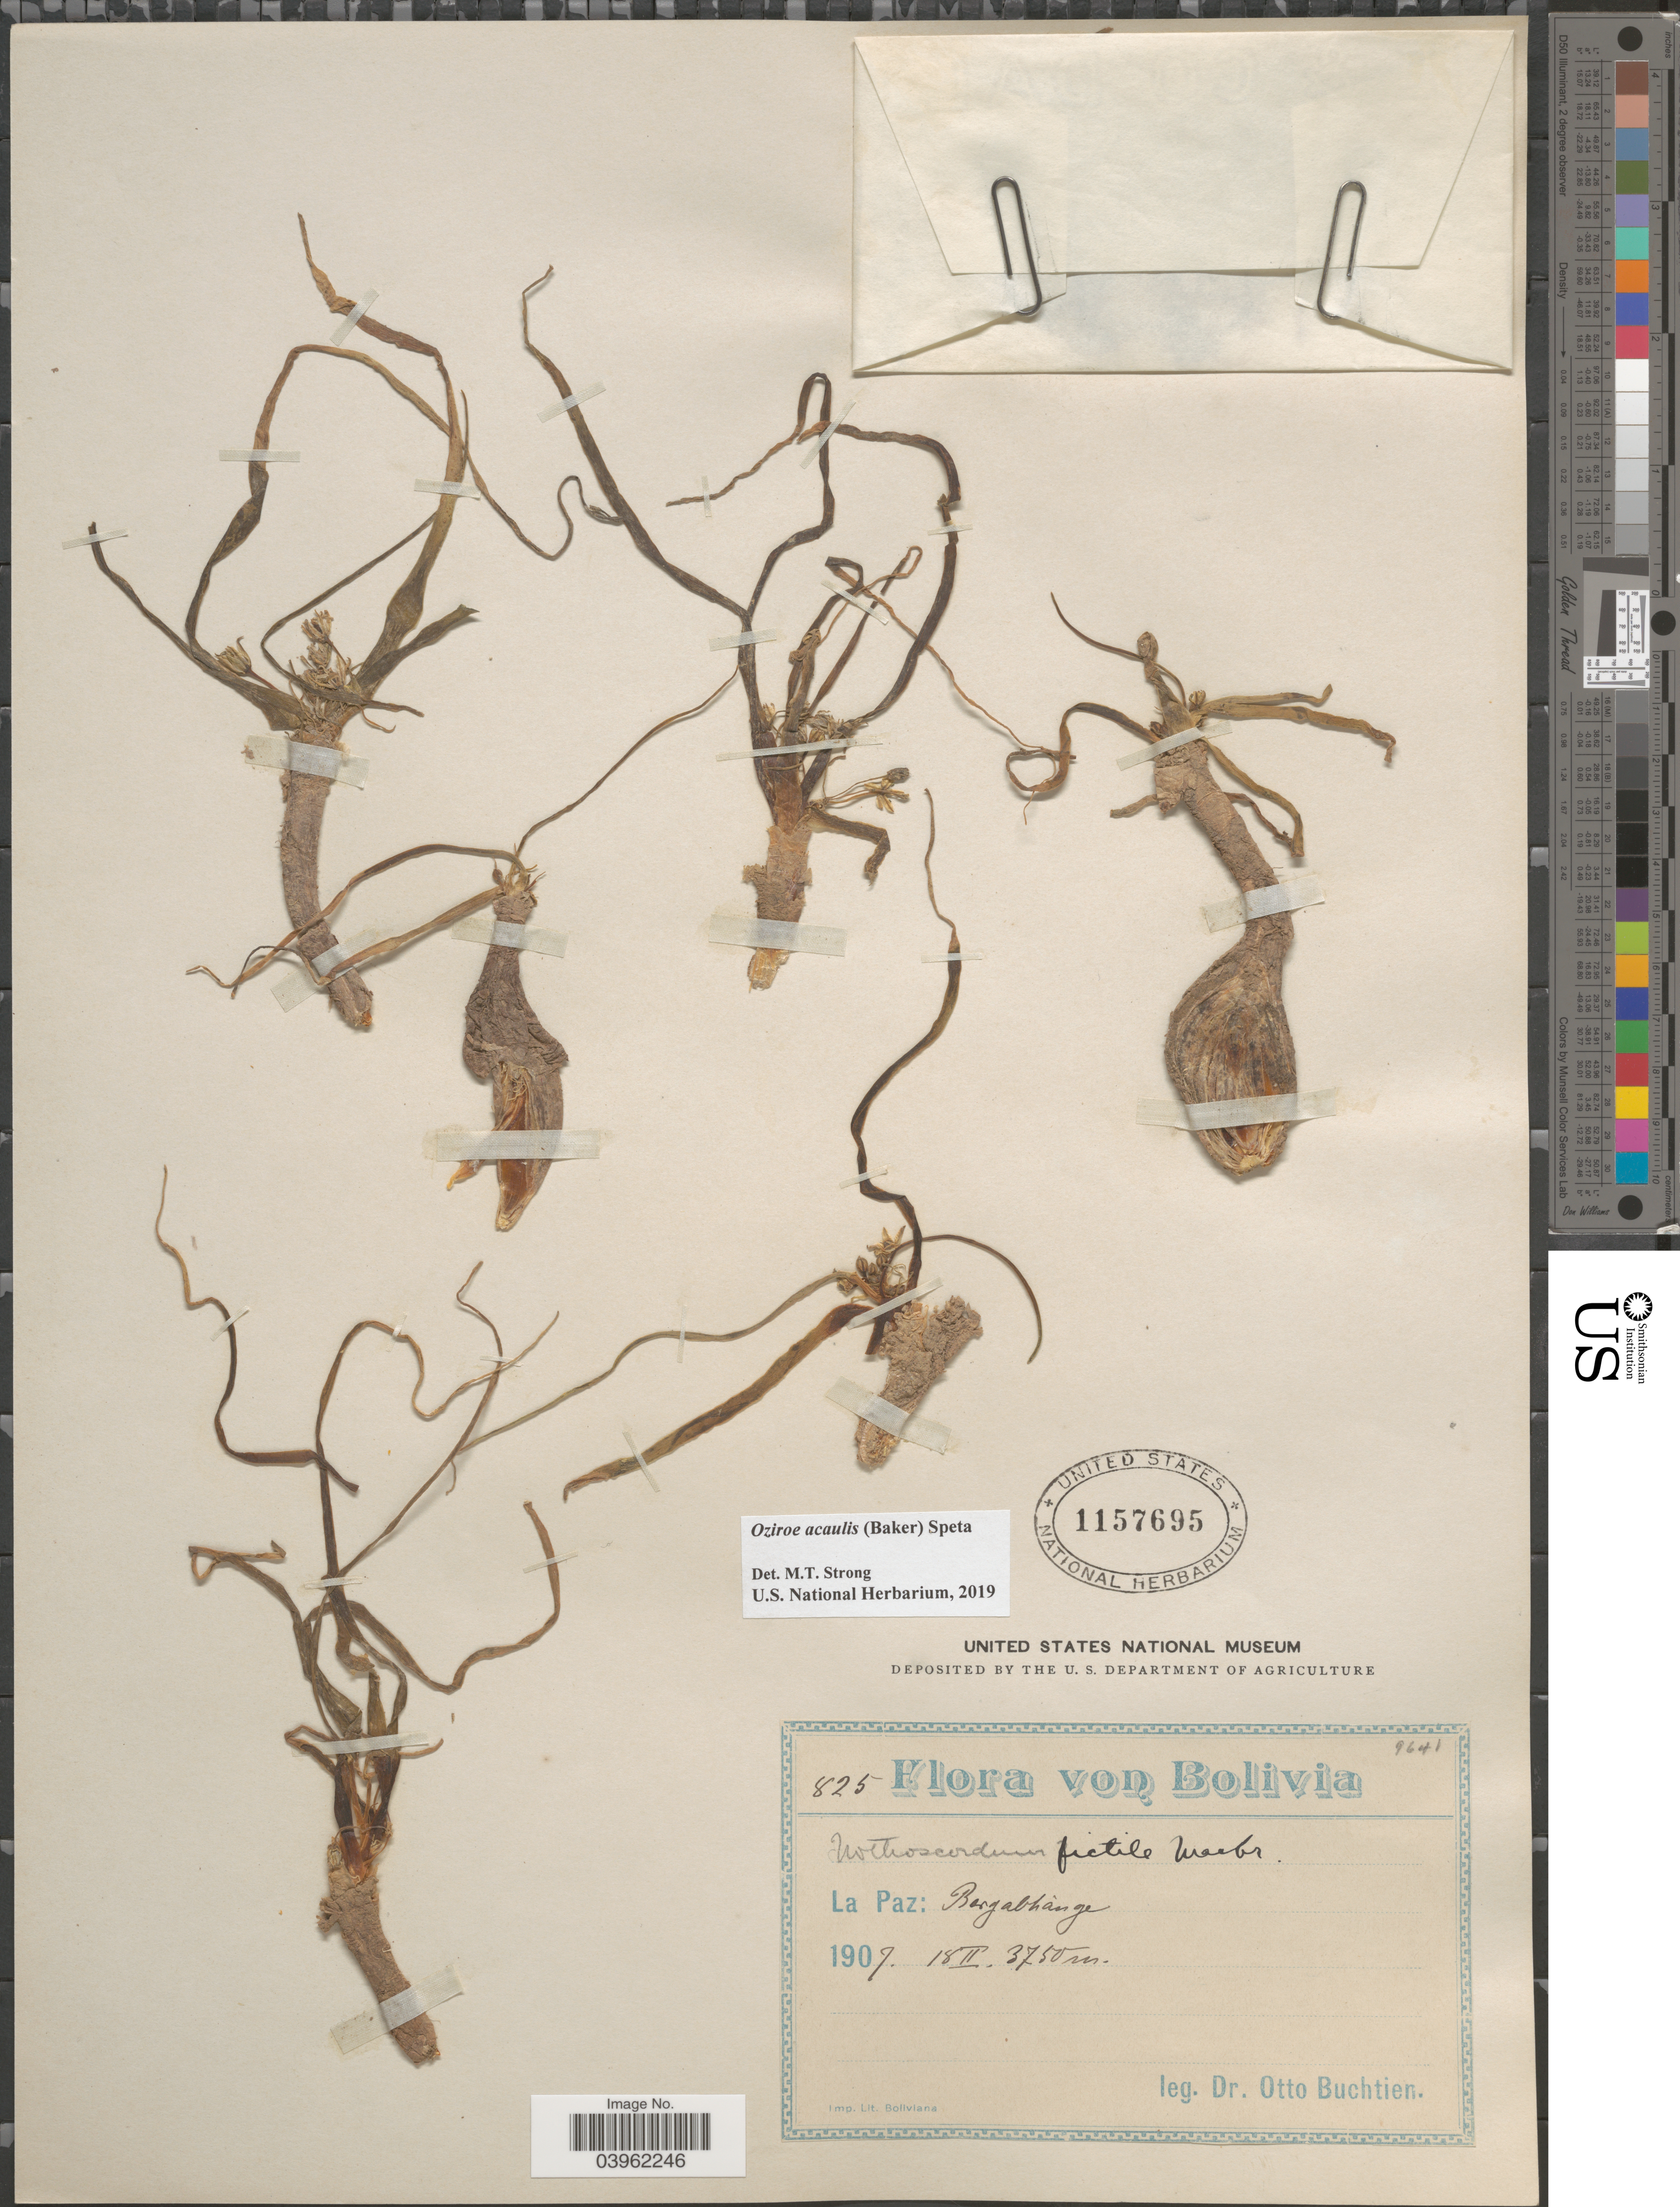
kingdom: Plantae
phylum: Tracheophyta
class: Liliopsida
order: Asparagales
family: Asparagaceae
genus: Oziroe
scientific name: Oziroë acaulis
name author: (Baker) Speta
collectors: O. Buchtien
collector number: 825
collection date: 1907-02-18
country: Bolivia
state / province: La Paz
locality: Bergabhânge.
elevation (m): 3750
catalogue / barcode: US 1157695